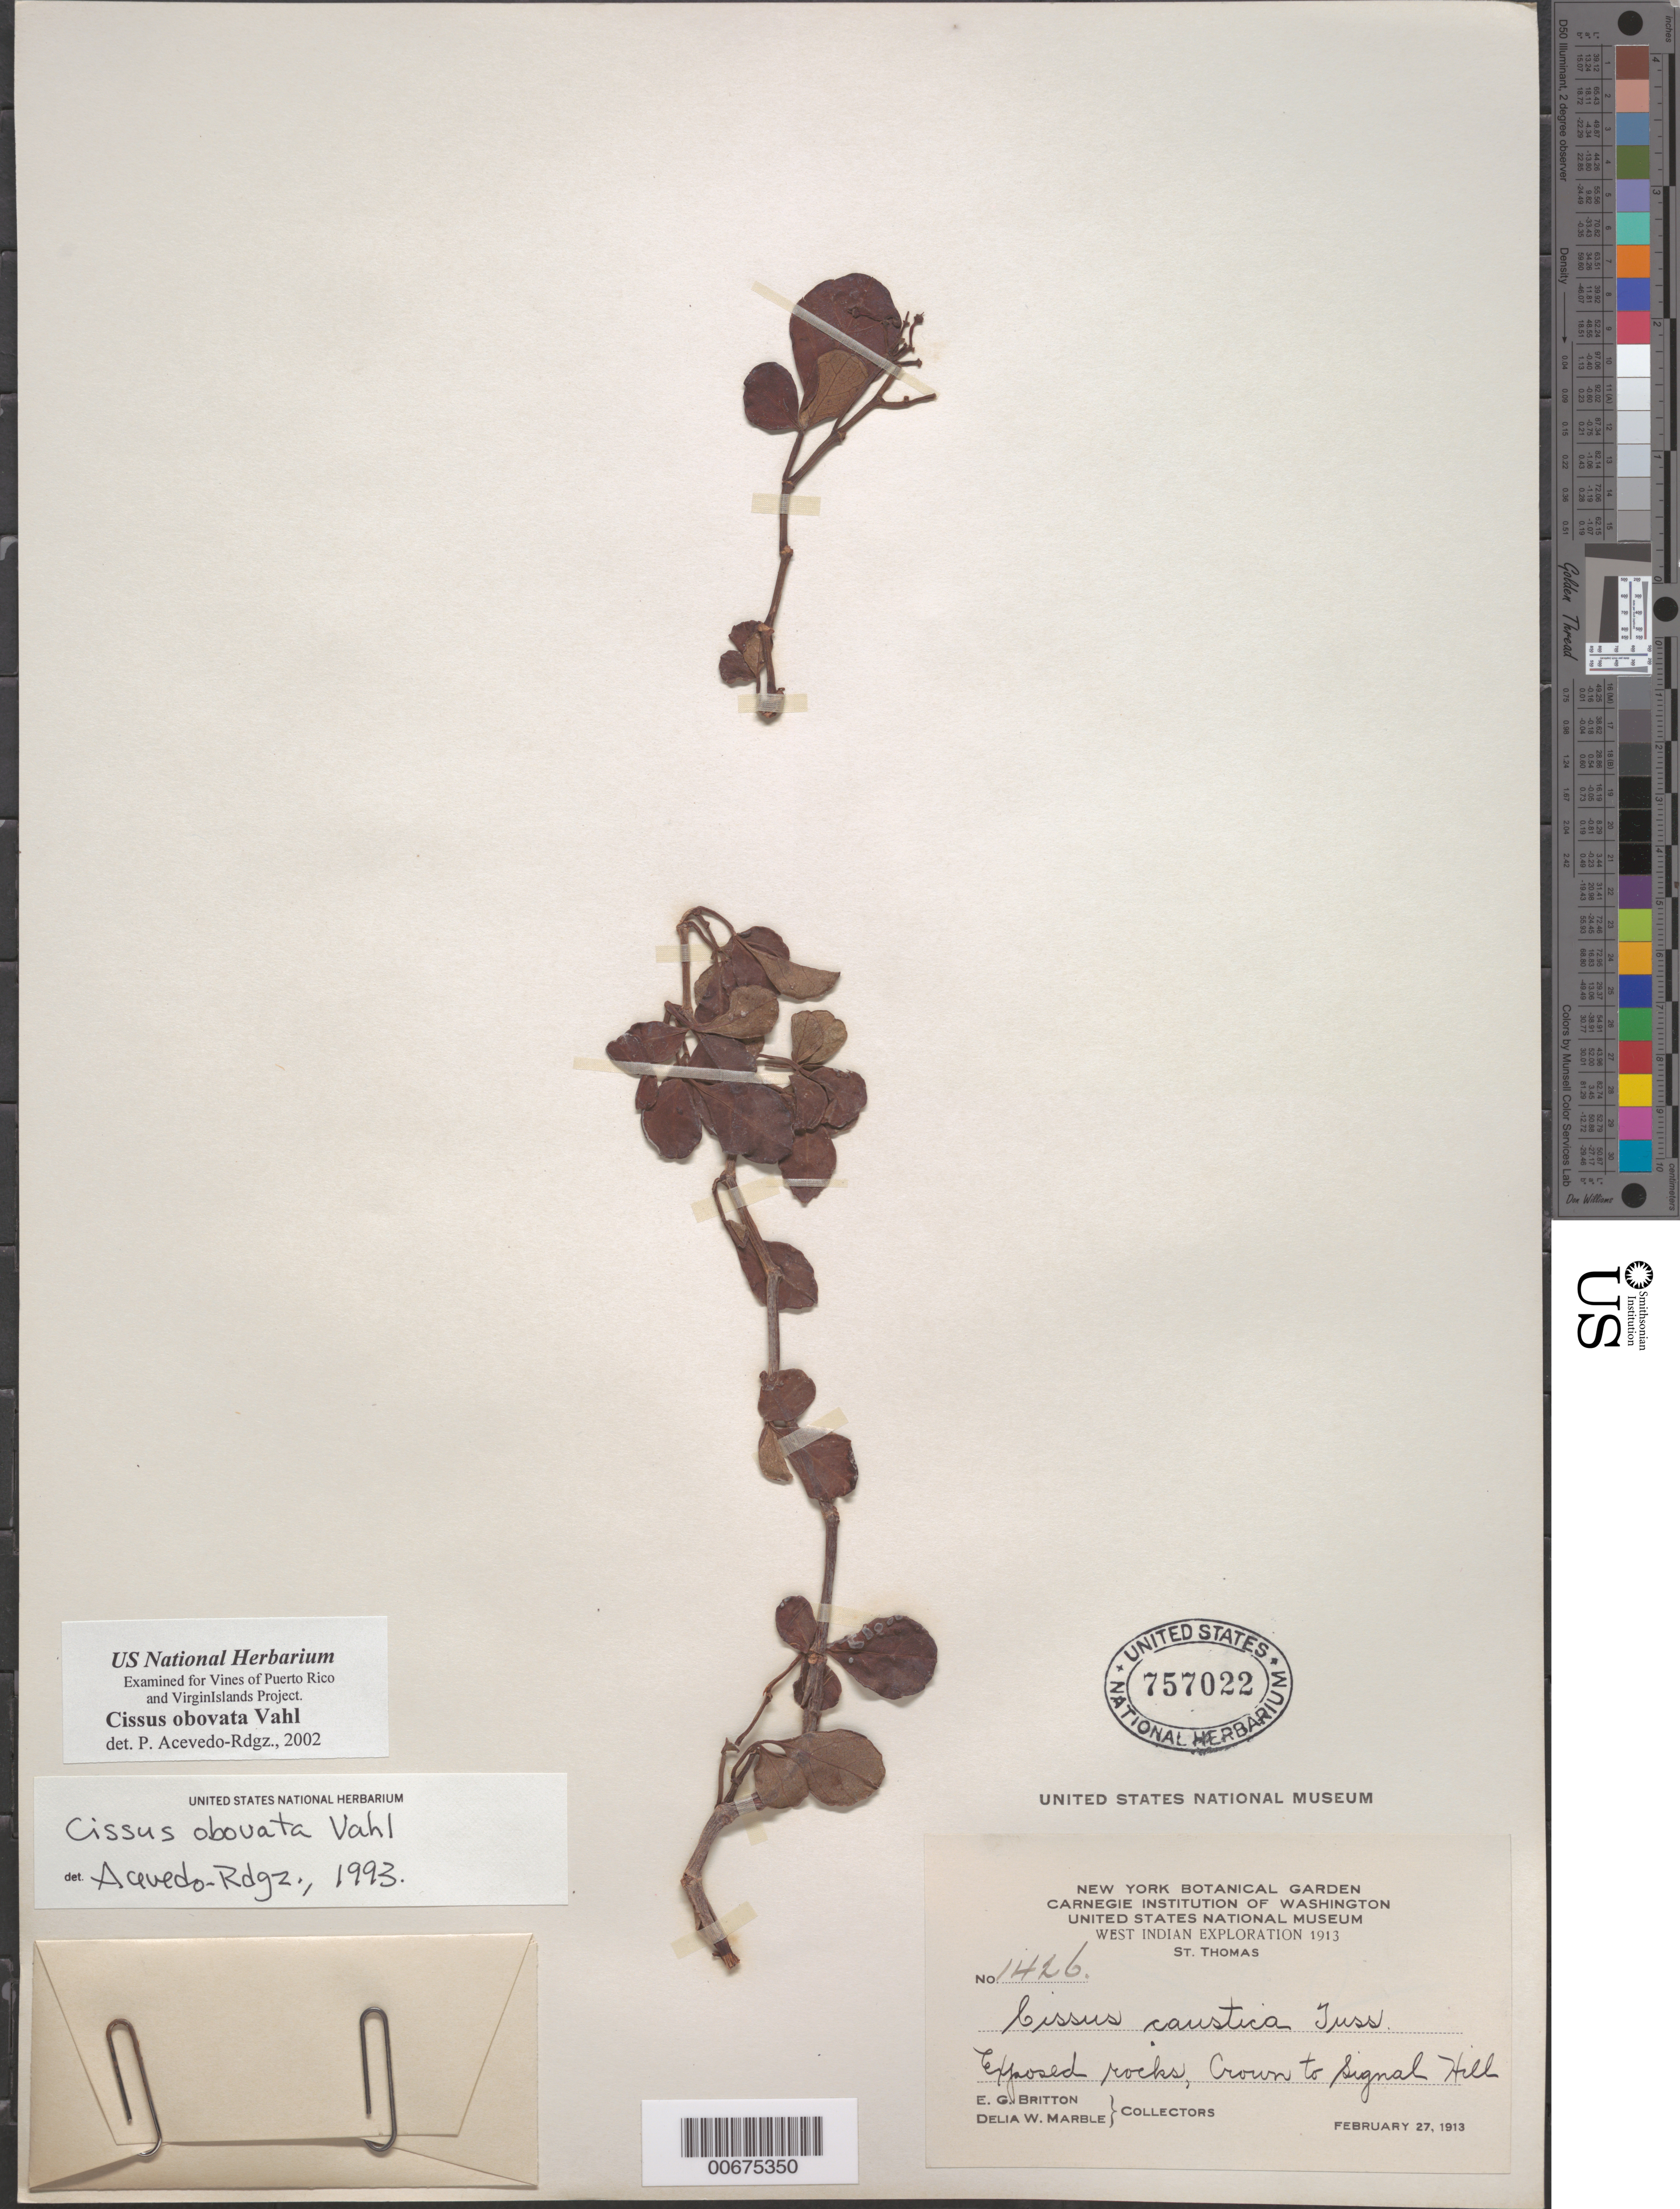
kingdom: Plantae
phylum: Tracheophyta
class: Magnoliopsida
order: Vitales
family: Vitaceae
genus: Cissus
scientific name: Cissus obovata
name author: Vahl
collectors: E. G. Britton & D. W. Marble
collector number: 1426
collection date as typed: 27 Feb 1913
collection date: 1913-02-27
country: U.S. Virgin Islands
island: St. Thomas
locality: St. Thomas; Crown to Signal Hill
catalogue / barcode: US 757022